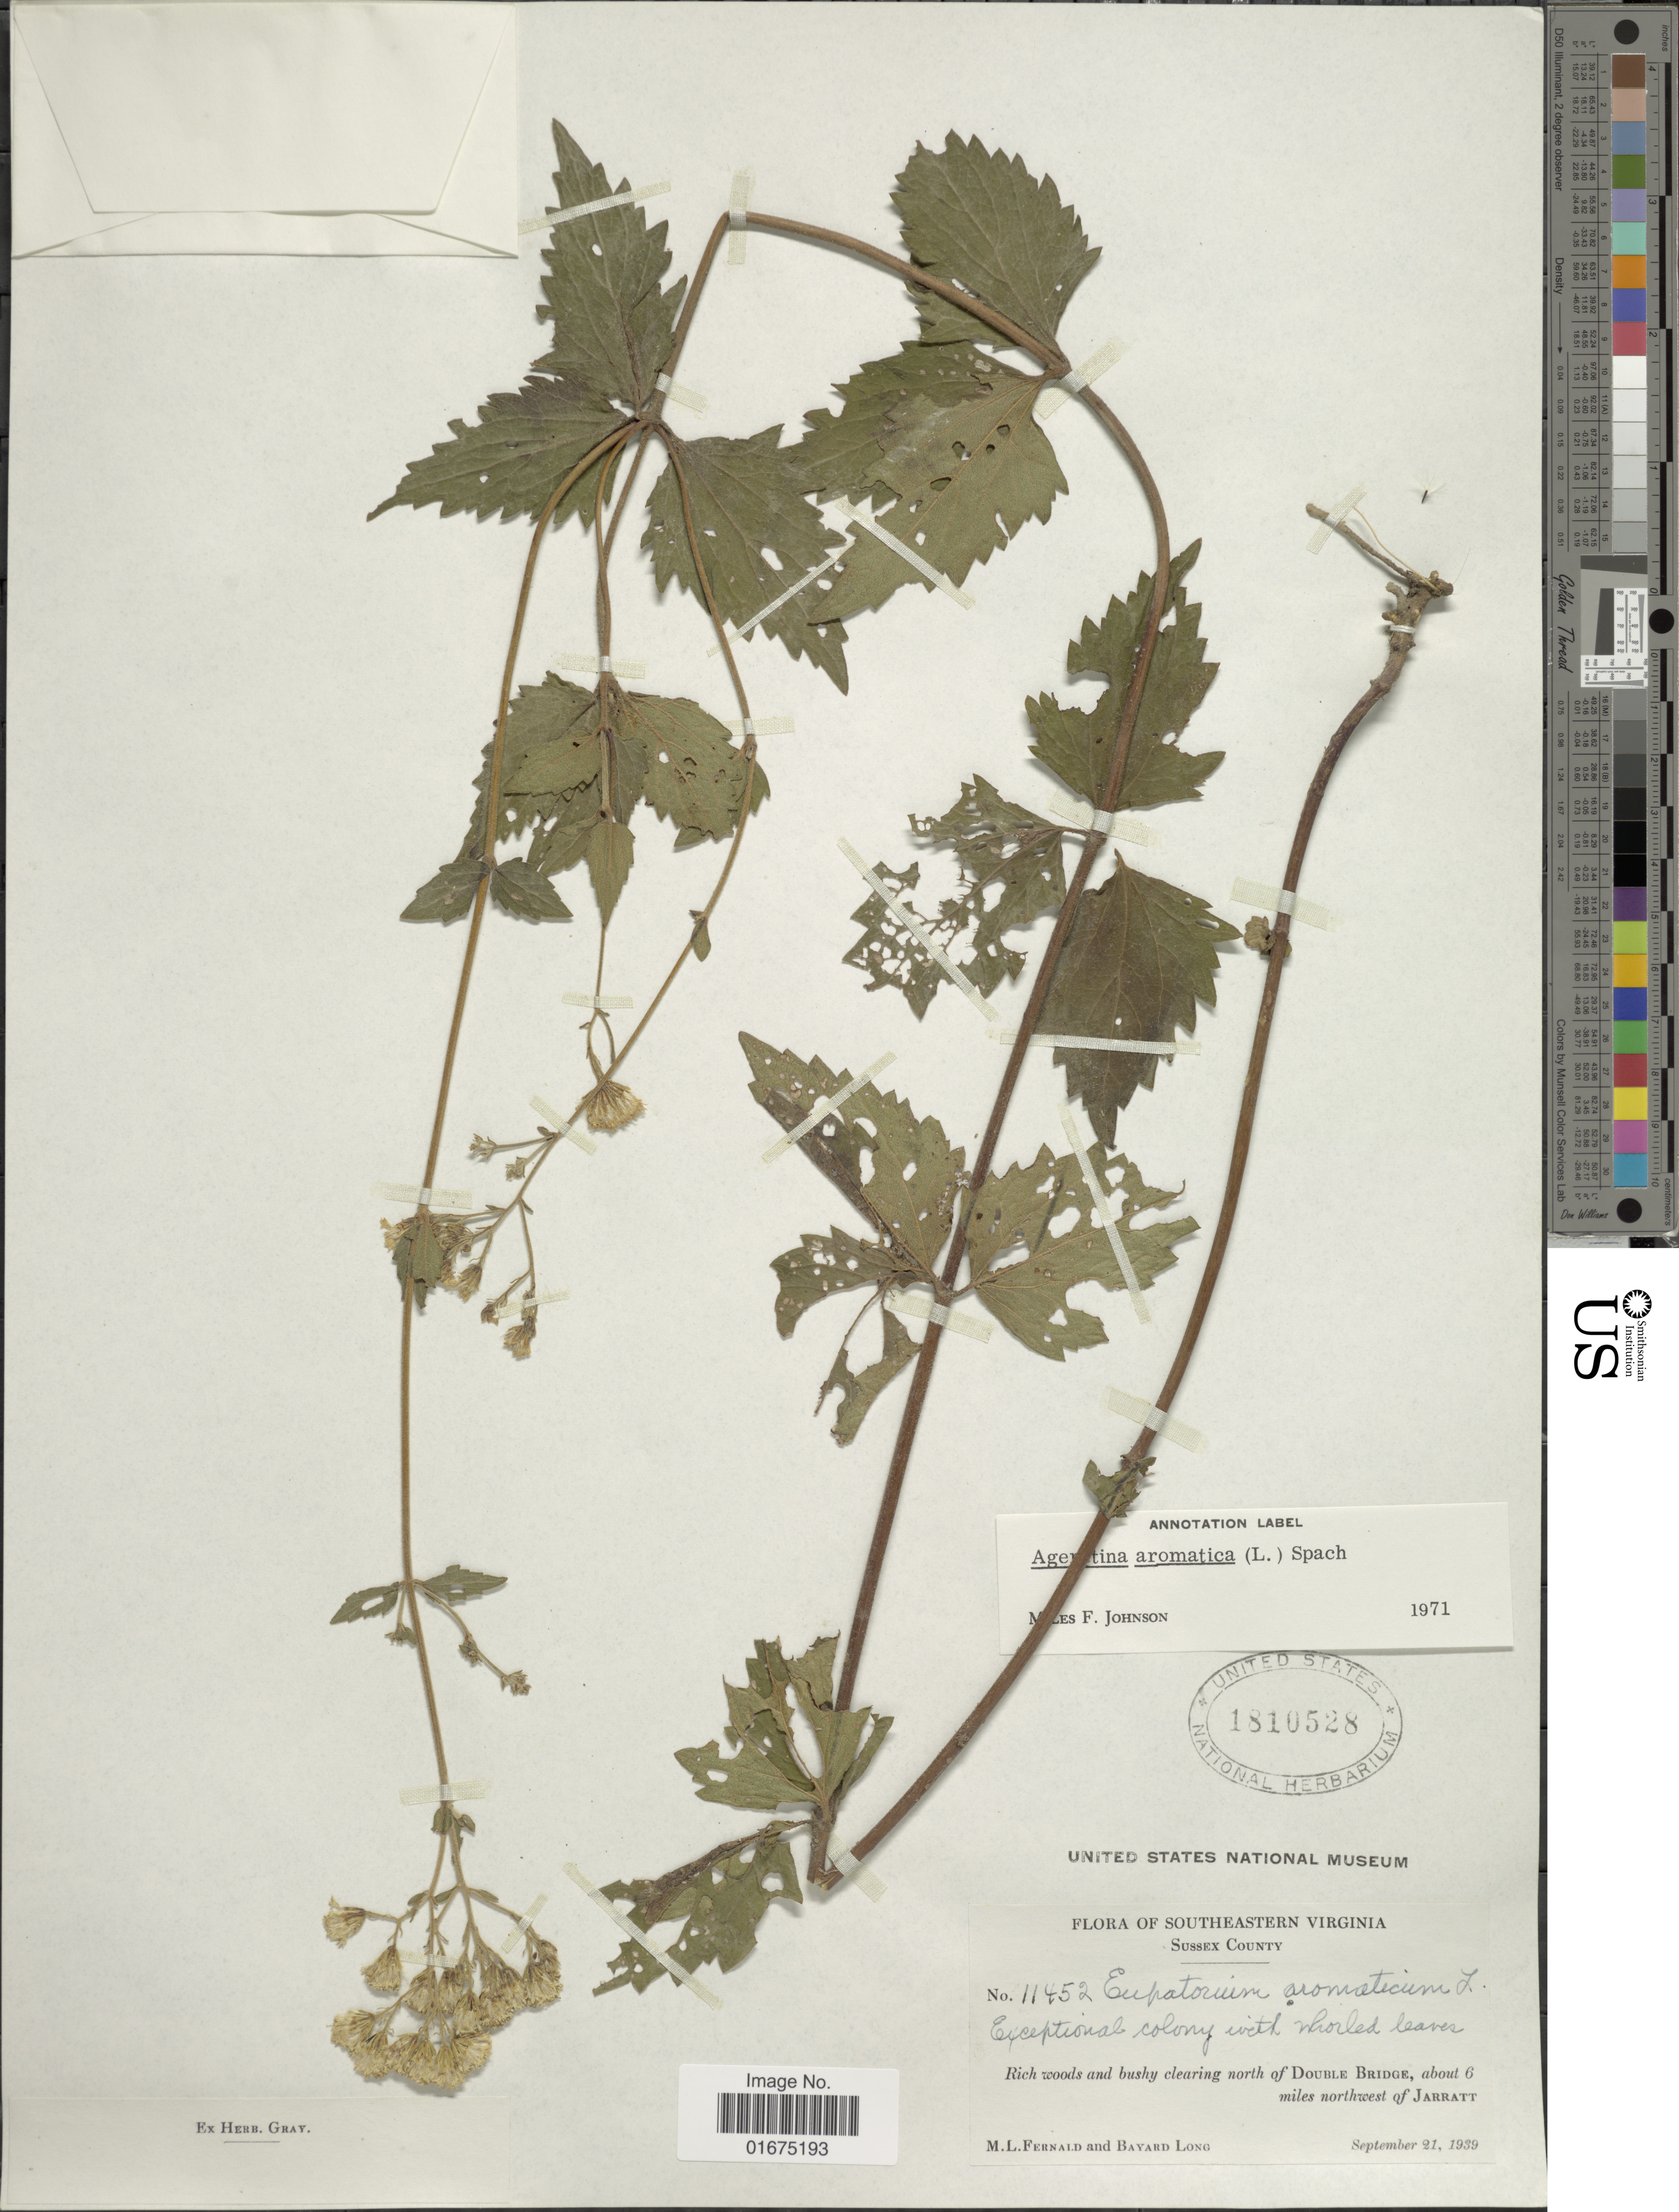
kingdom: Plantae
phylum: Tracheophyta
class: Magnoliopsida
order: Asterales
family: Asteraceae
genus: Ageratina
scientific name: Ageratina aromatica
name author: (L.) Spach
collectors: M. L. Fernald & B. Long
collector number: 11452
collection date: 1939-09-21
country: United States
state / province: Virginia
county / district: Sussex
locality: Southeastern Virginia, Sussex County, Rich woods and bushy clearing north of Double Bridge, about 6 miles northwest of Jarratt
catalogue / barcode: US 1810528